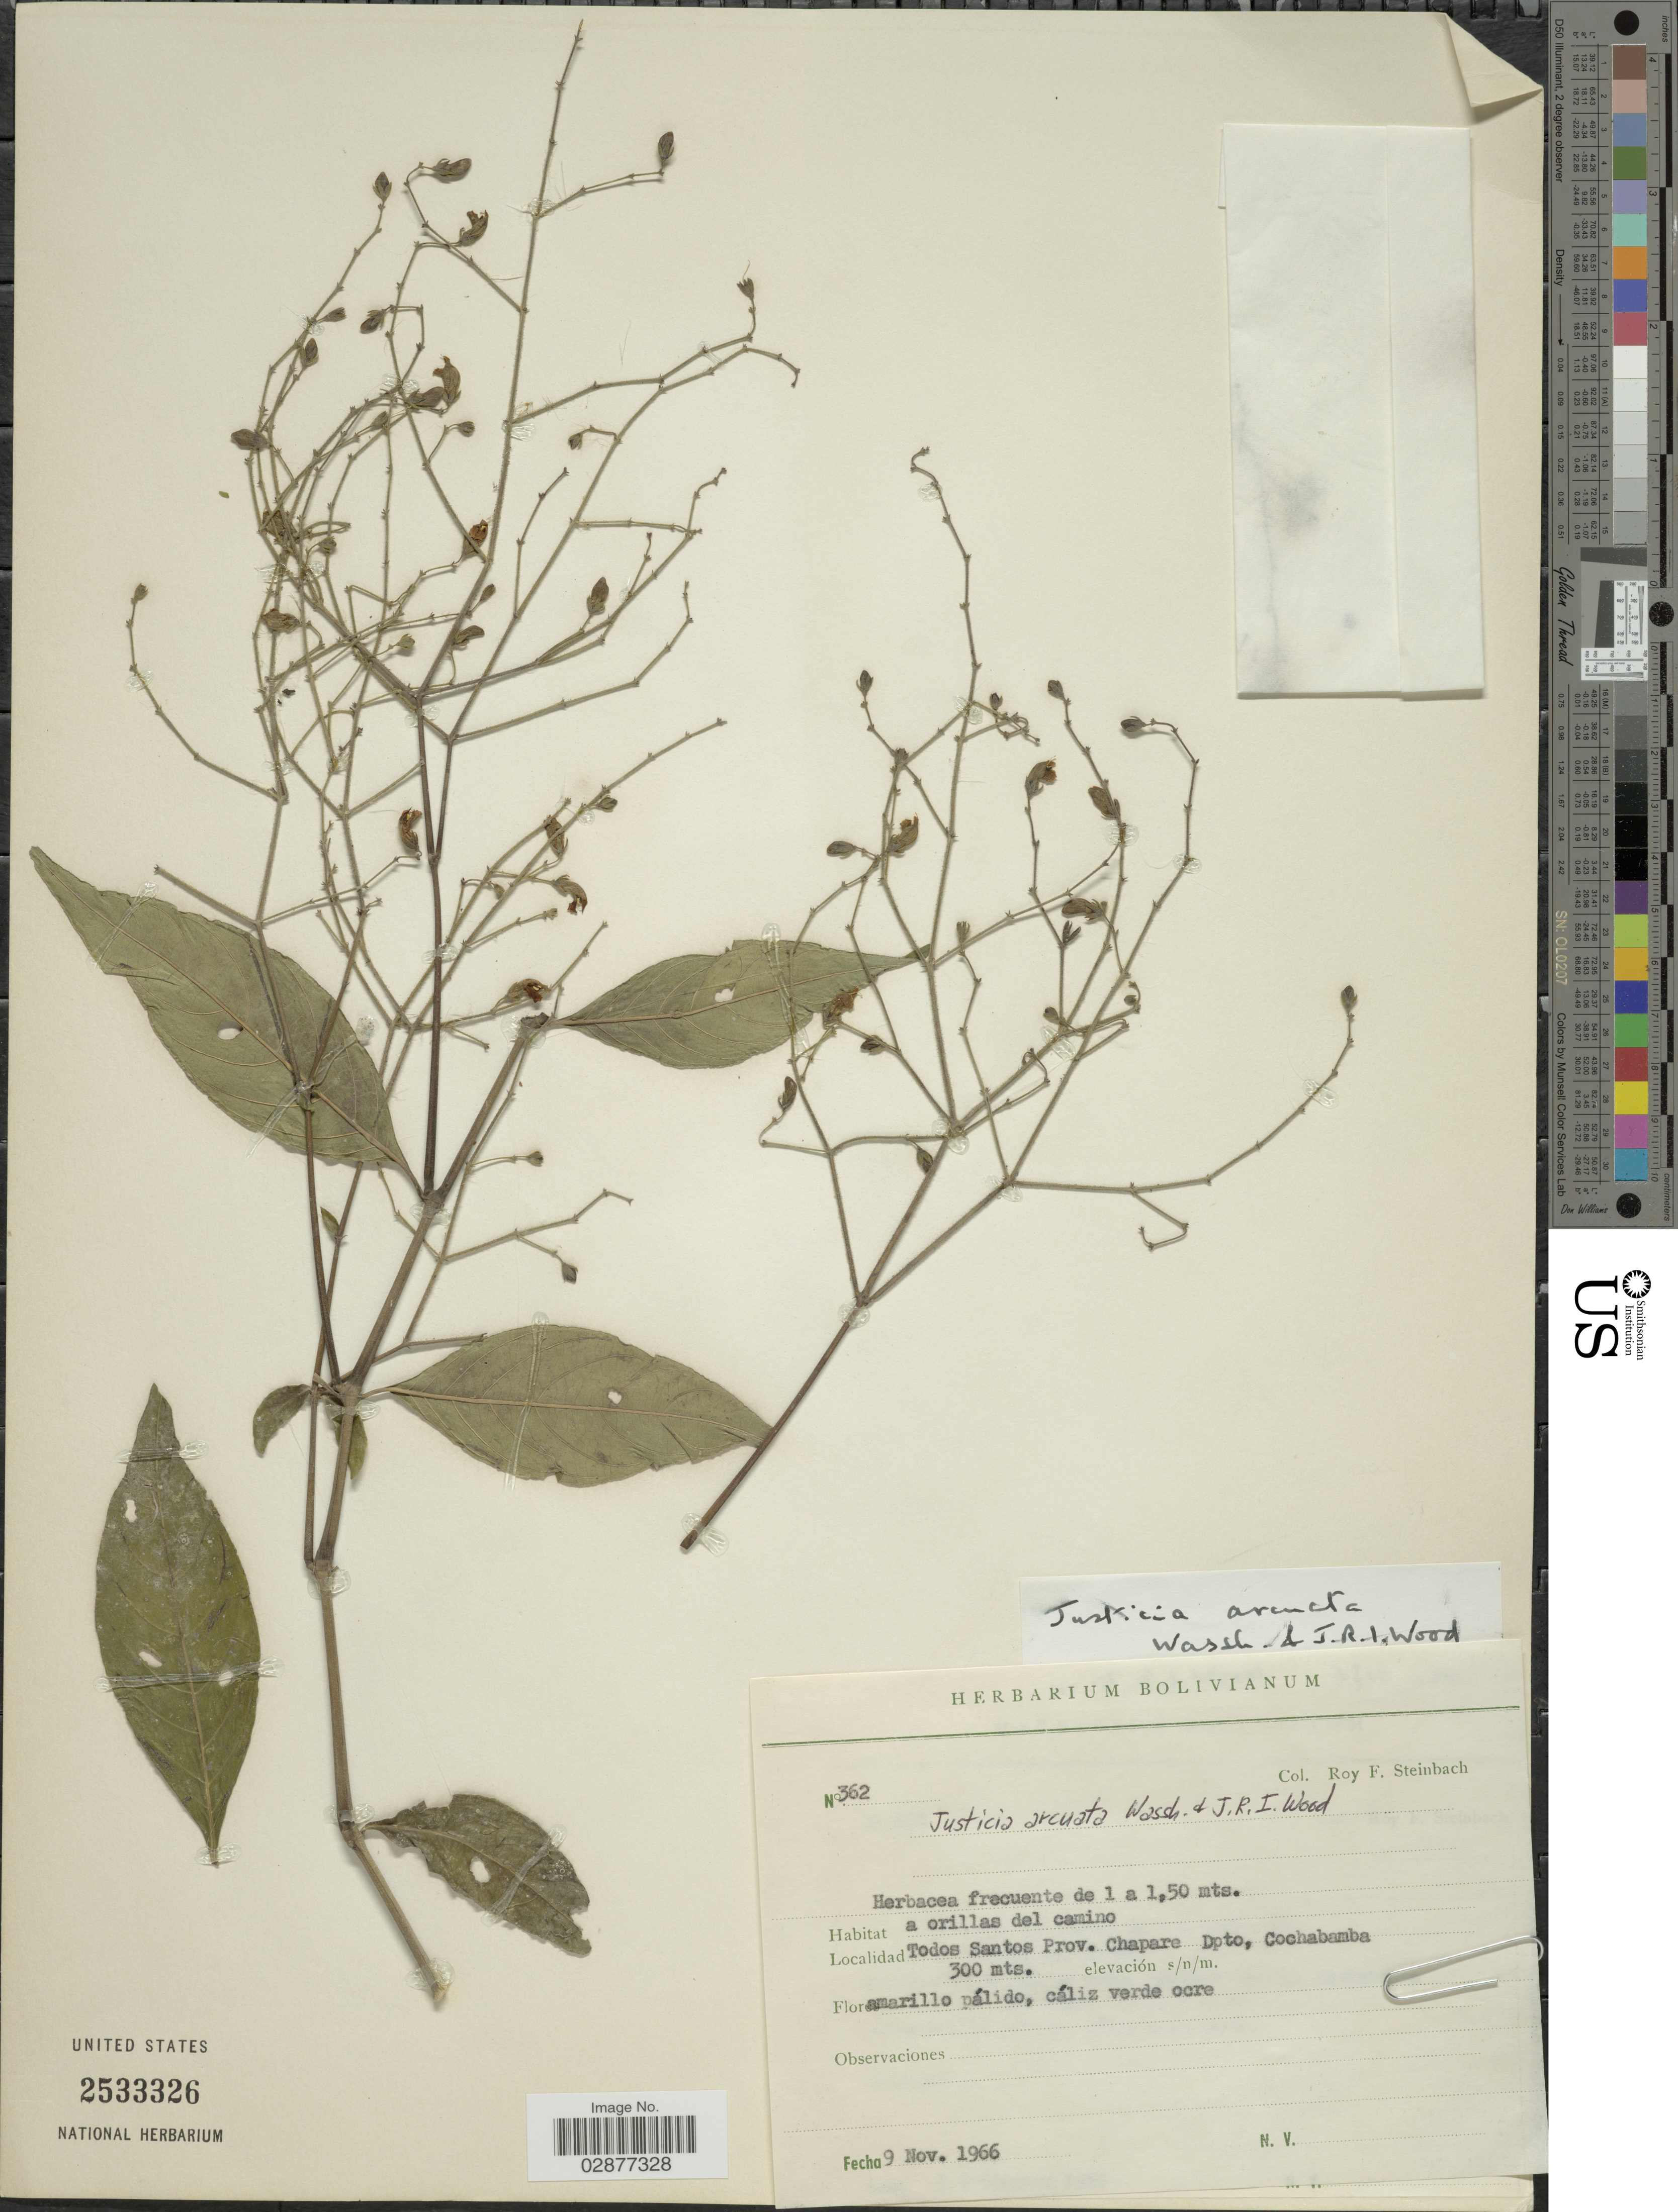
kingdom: Plantae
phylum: Tracheophyta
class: Magnoliopsida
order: Lamiales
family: Acanthaceae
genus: Justicia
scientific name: Justicia arcuata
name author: Wassh. & J.R.I. Wood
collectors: R. F. Steinbach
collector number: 362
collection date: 1966-11-09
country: Bolivia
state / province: Cochabamba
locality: Todos Santos Prov. Chapare. Dpto. Cochabamba.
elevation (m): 300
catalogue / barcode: US 2533326